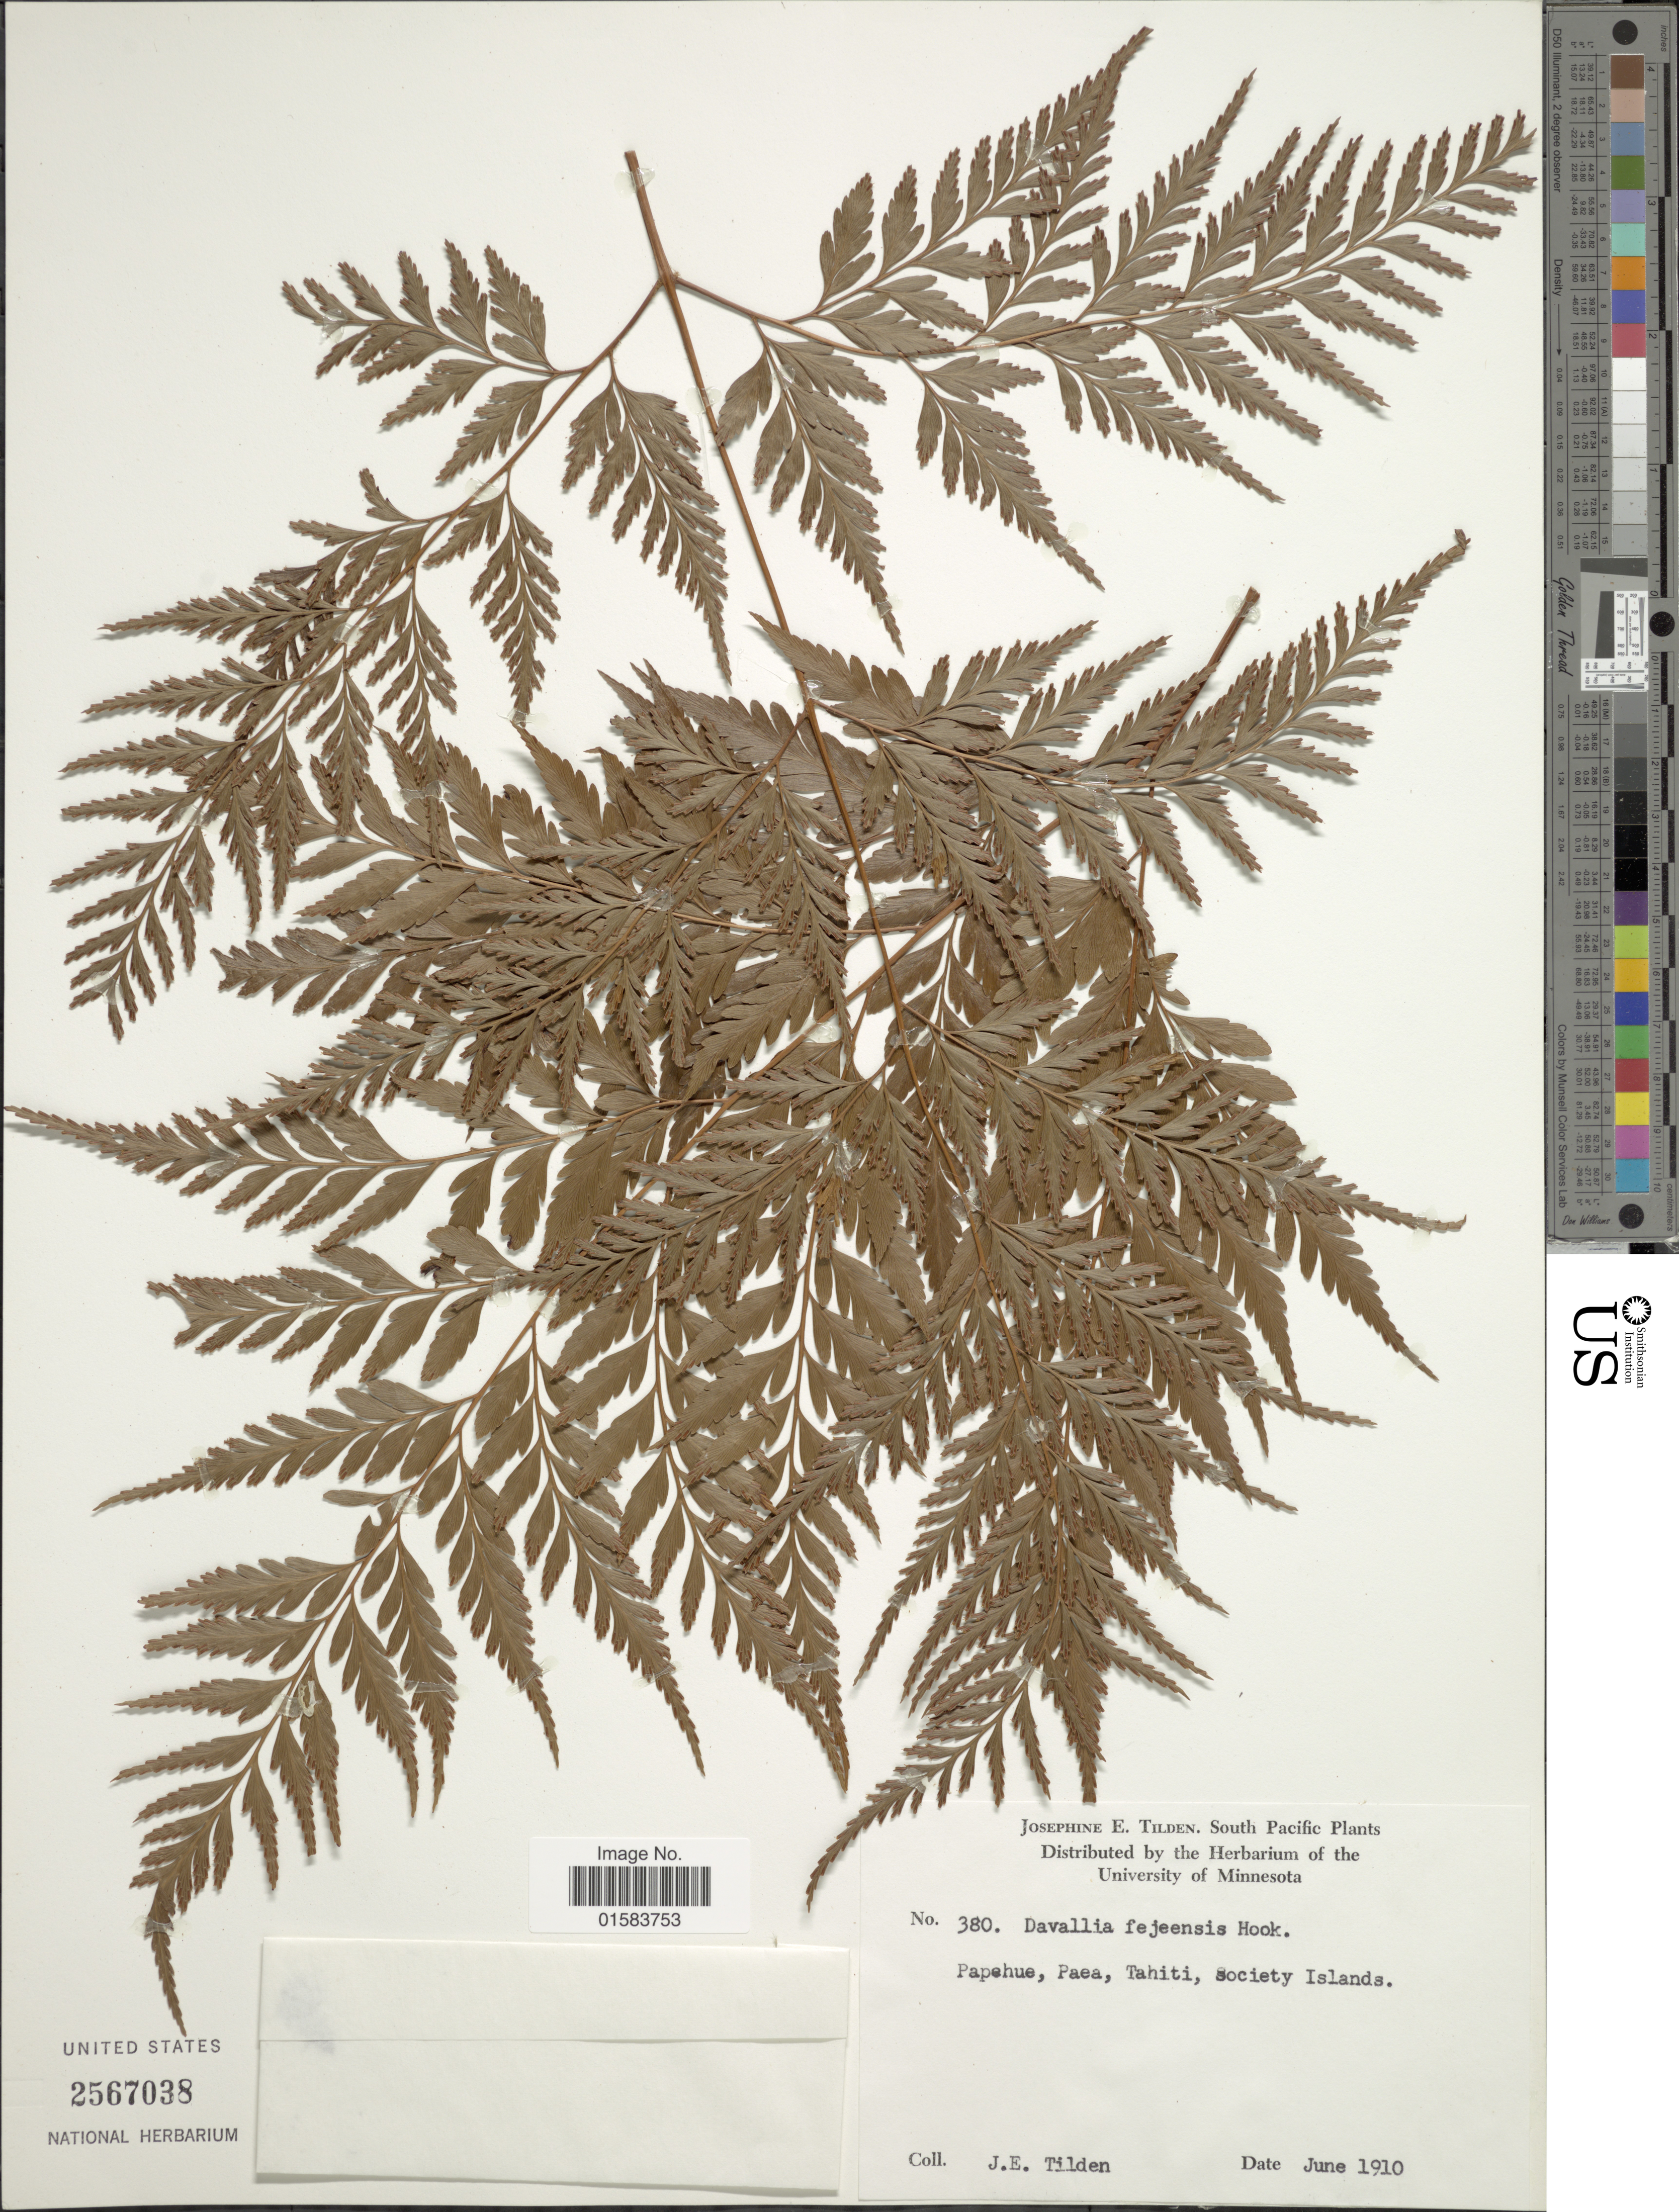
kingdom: Plantae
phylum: Tracheophyta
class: Polypodiopsida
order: Polypodiales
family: Davalliaceae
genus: Davallia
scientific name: Davallia solida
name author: (G. Forst.) Sw.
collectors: J. E. Tilden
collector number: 380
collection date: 1910-06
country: French Polynesia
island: Tahiti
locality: Papehue, Paea, Tahiti, Society Islands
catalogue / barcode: US 2567038